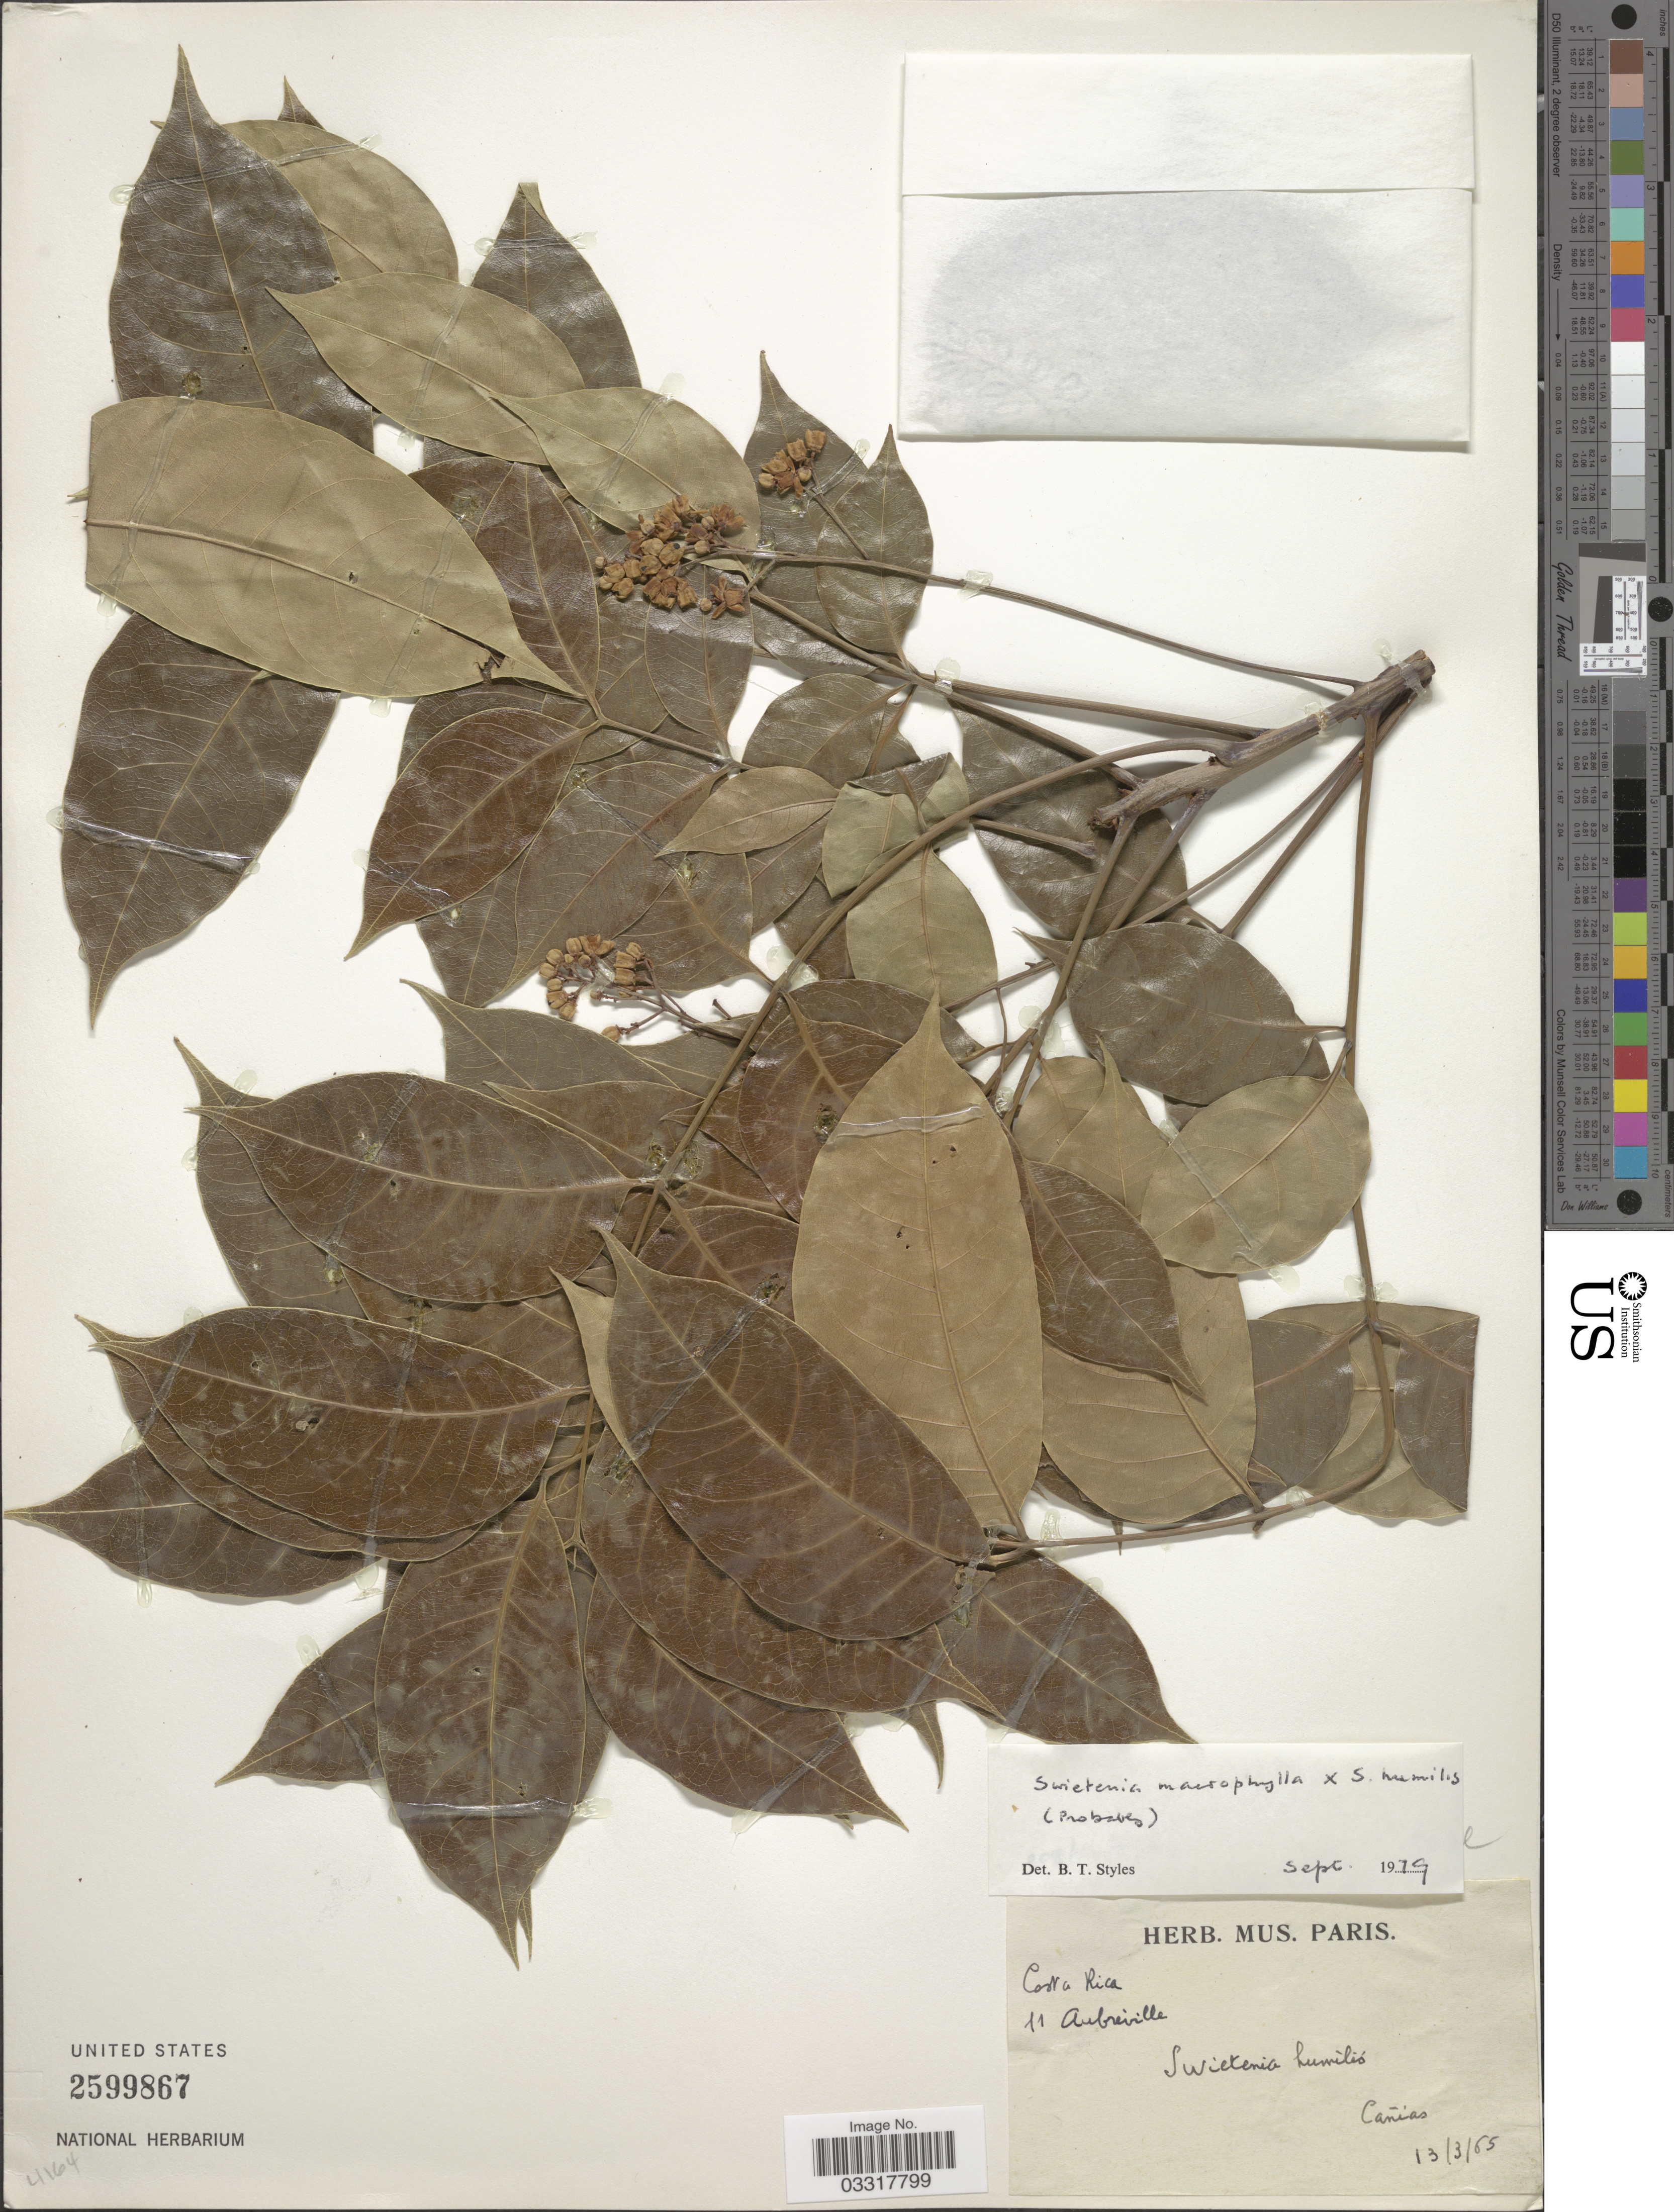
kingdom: Plantae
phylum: Tracheophyta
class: Magnoliopsida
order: Sapindales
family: Meliaceae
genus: Swietenia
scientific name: Swietenia macrophylla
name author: King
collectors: Aubréville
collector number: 11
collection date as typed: Transcribed d/m/y: 13/3/65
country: Costa Rica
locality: Canìas.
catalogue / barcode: US 2599867